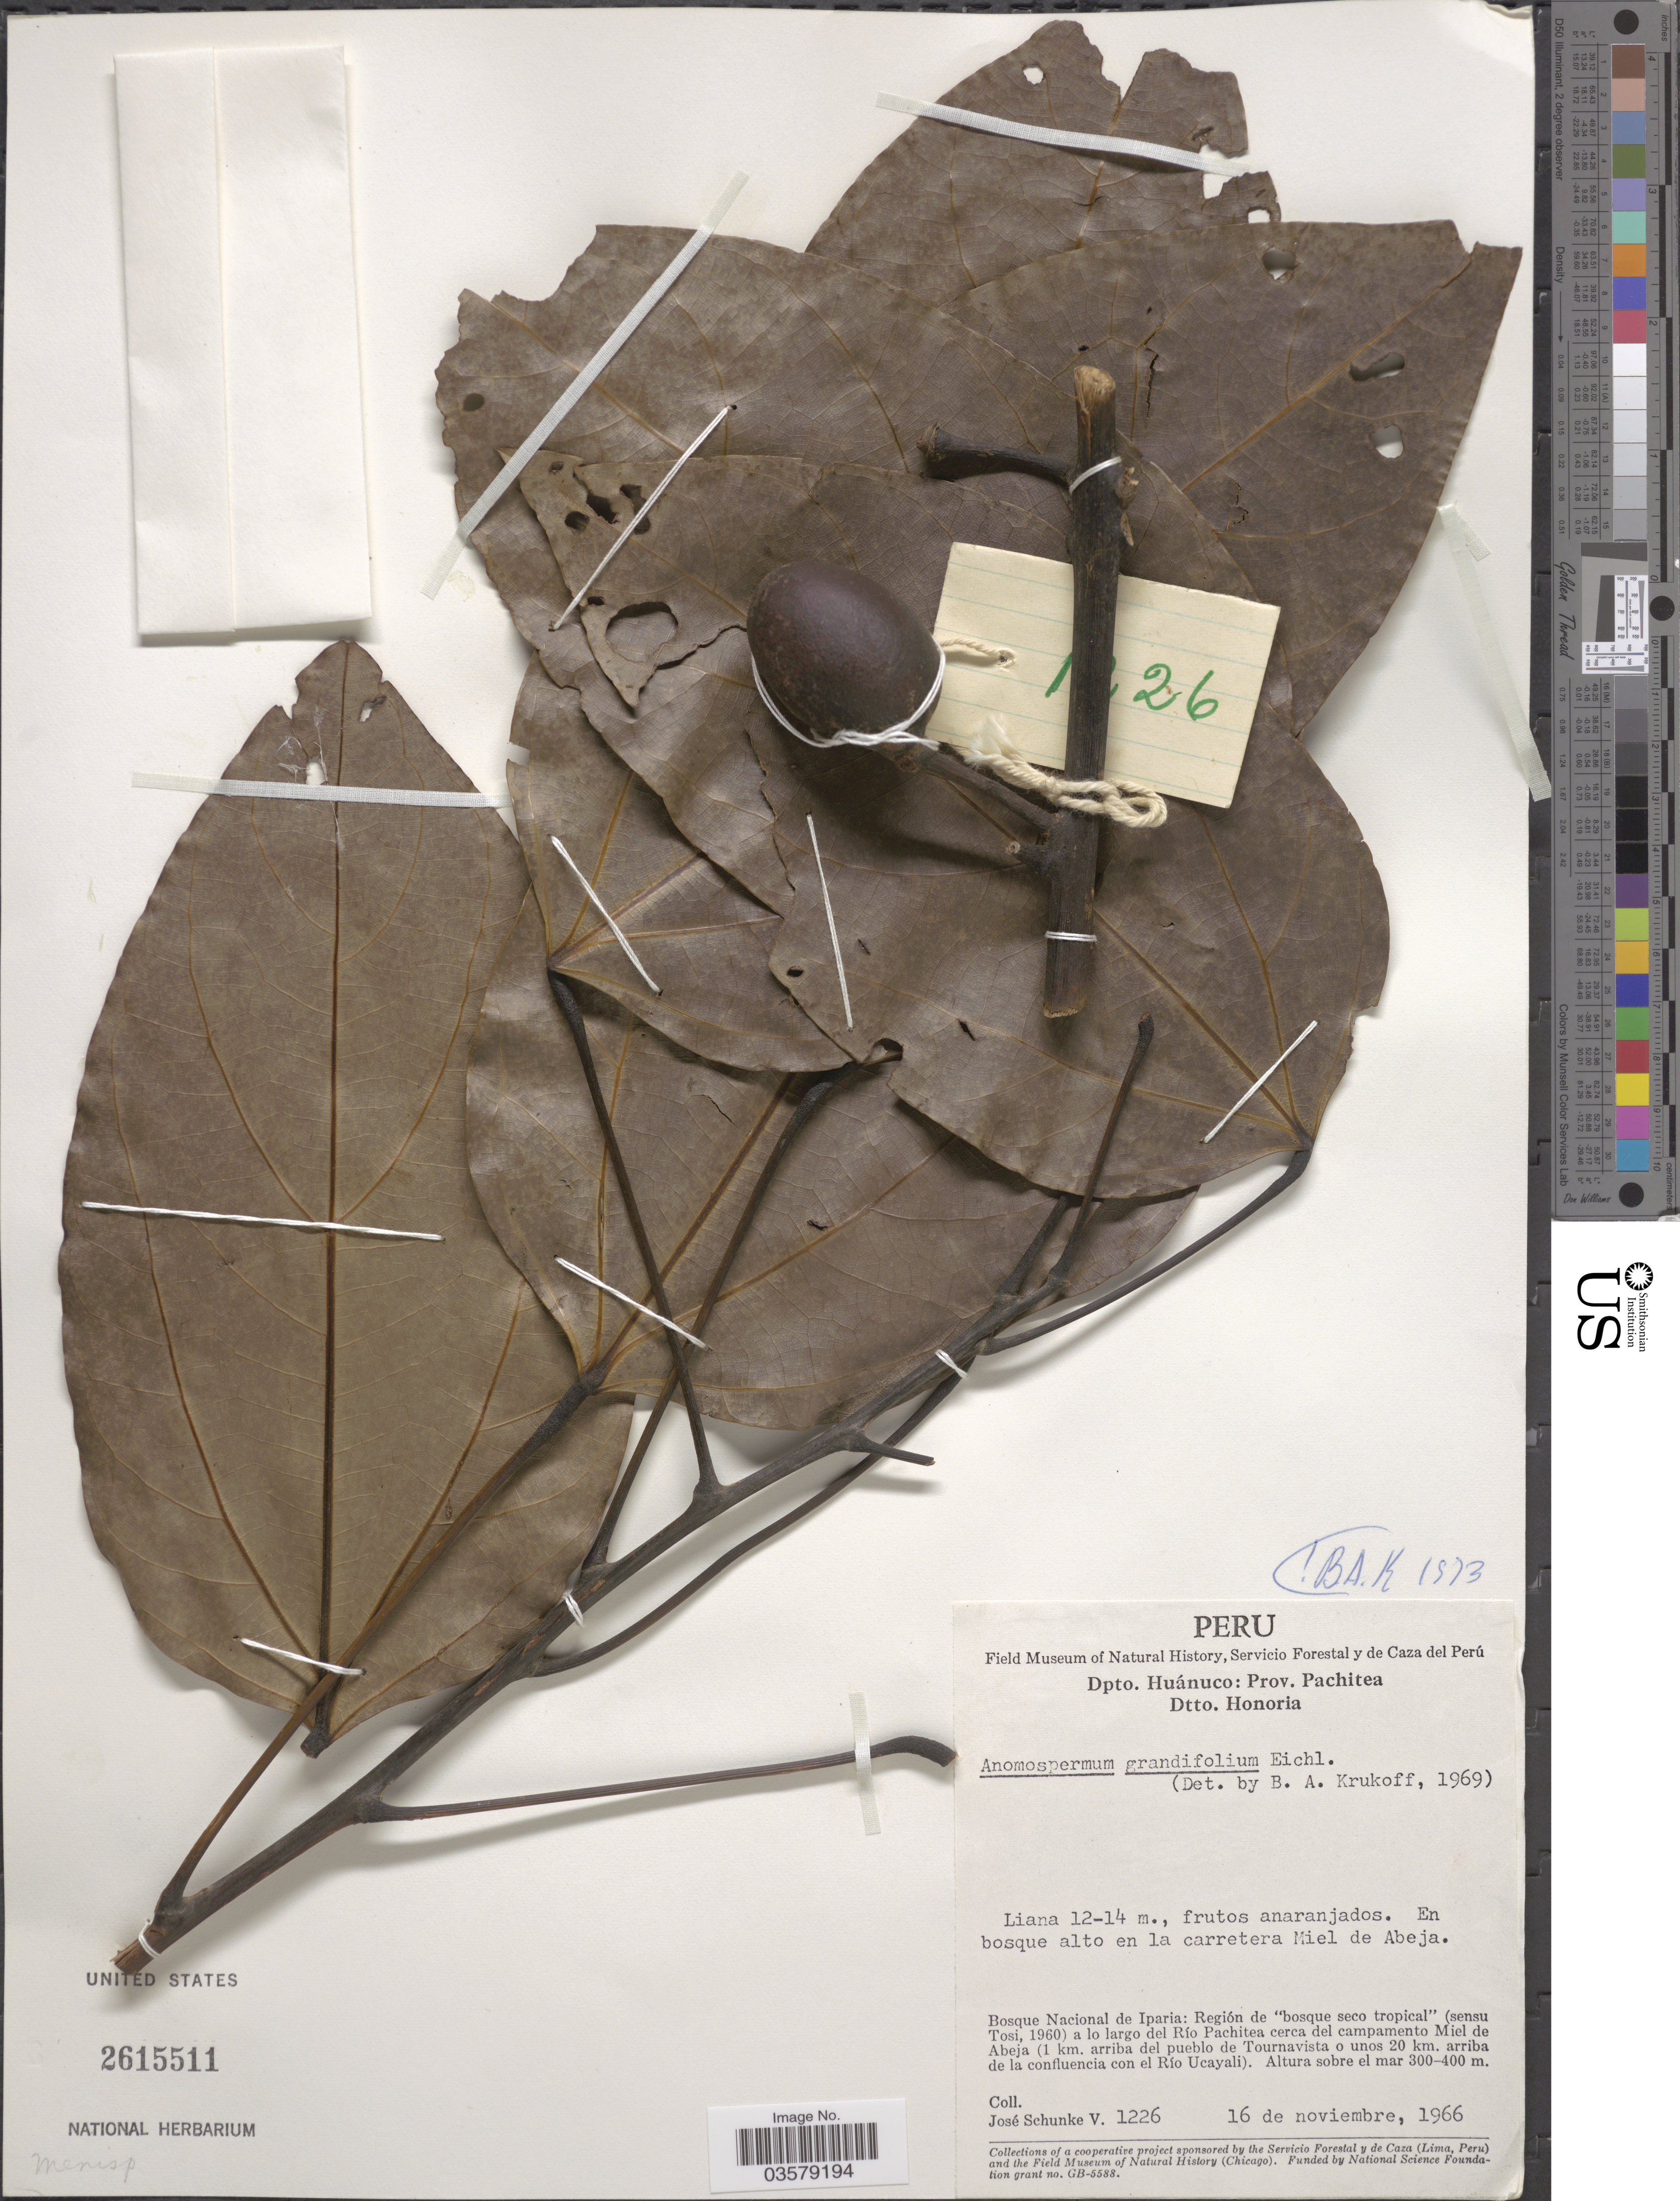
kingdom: Plantae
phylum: Tracheophyta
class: Magnoliopsida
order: Ranunculales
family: Menispermaceae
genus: Anomospermum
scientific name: Anomospermum grandifolium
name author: Eichler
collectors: J. Schunke Vigo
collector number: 1226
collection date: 1966-11-16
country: Peru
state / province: Huánuco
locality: Dpto. Huánuco: Prov. Pachitea. Dtto. Honoria. En bosque alto en la carretera Miel de Abeja. Bosque Nacional de Iparia: Región de "bosque seco tropical" (sensu Tosi, 1960) a lo largo del Río Pachitea cerca del campamento Miel de Abeja (1 km. arriba del pueblo de Tournavista o unos 20 km. arriba de la confluencia con el Río Ucayali).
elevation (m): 300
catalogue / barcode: US 2615511